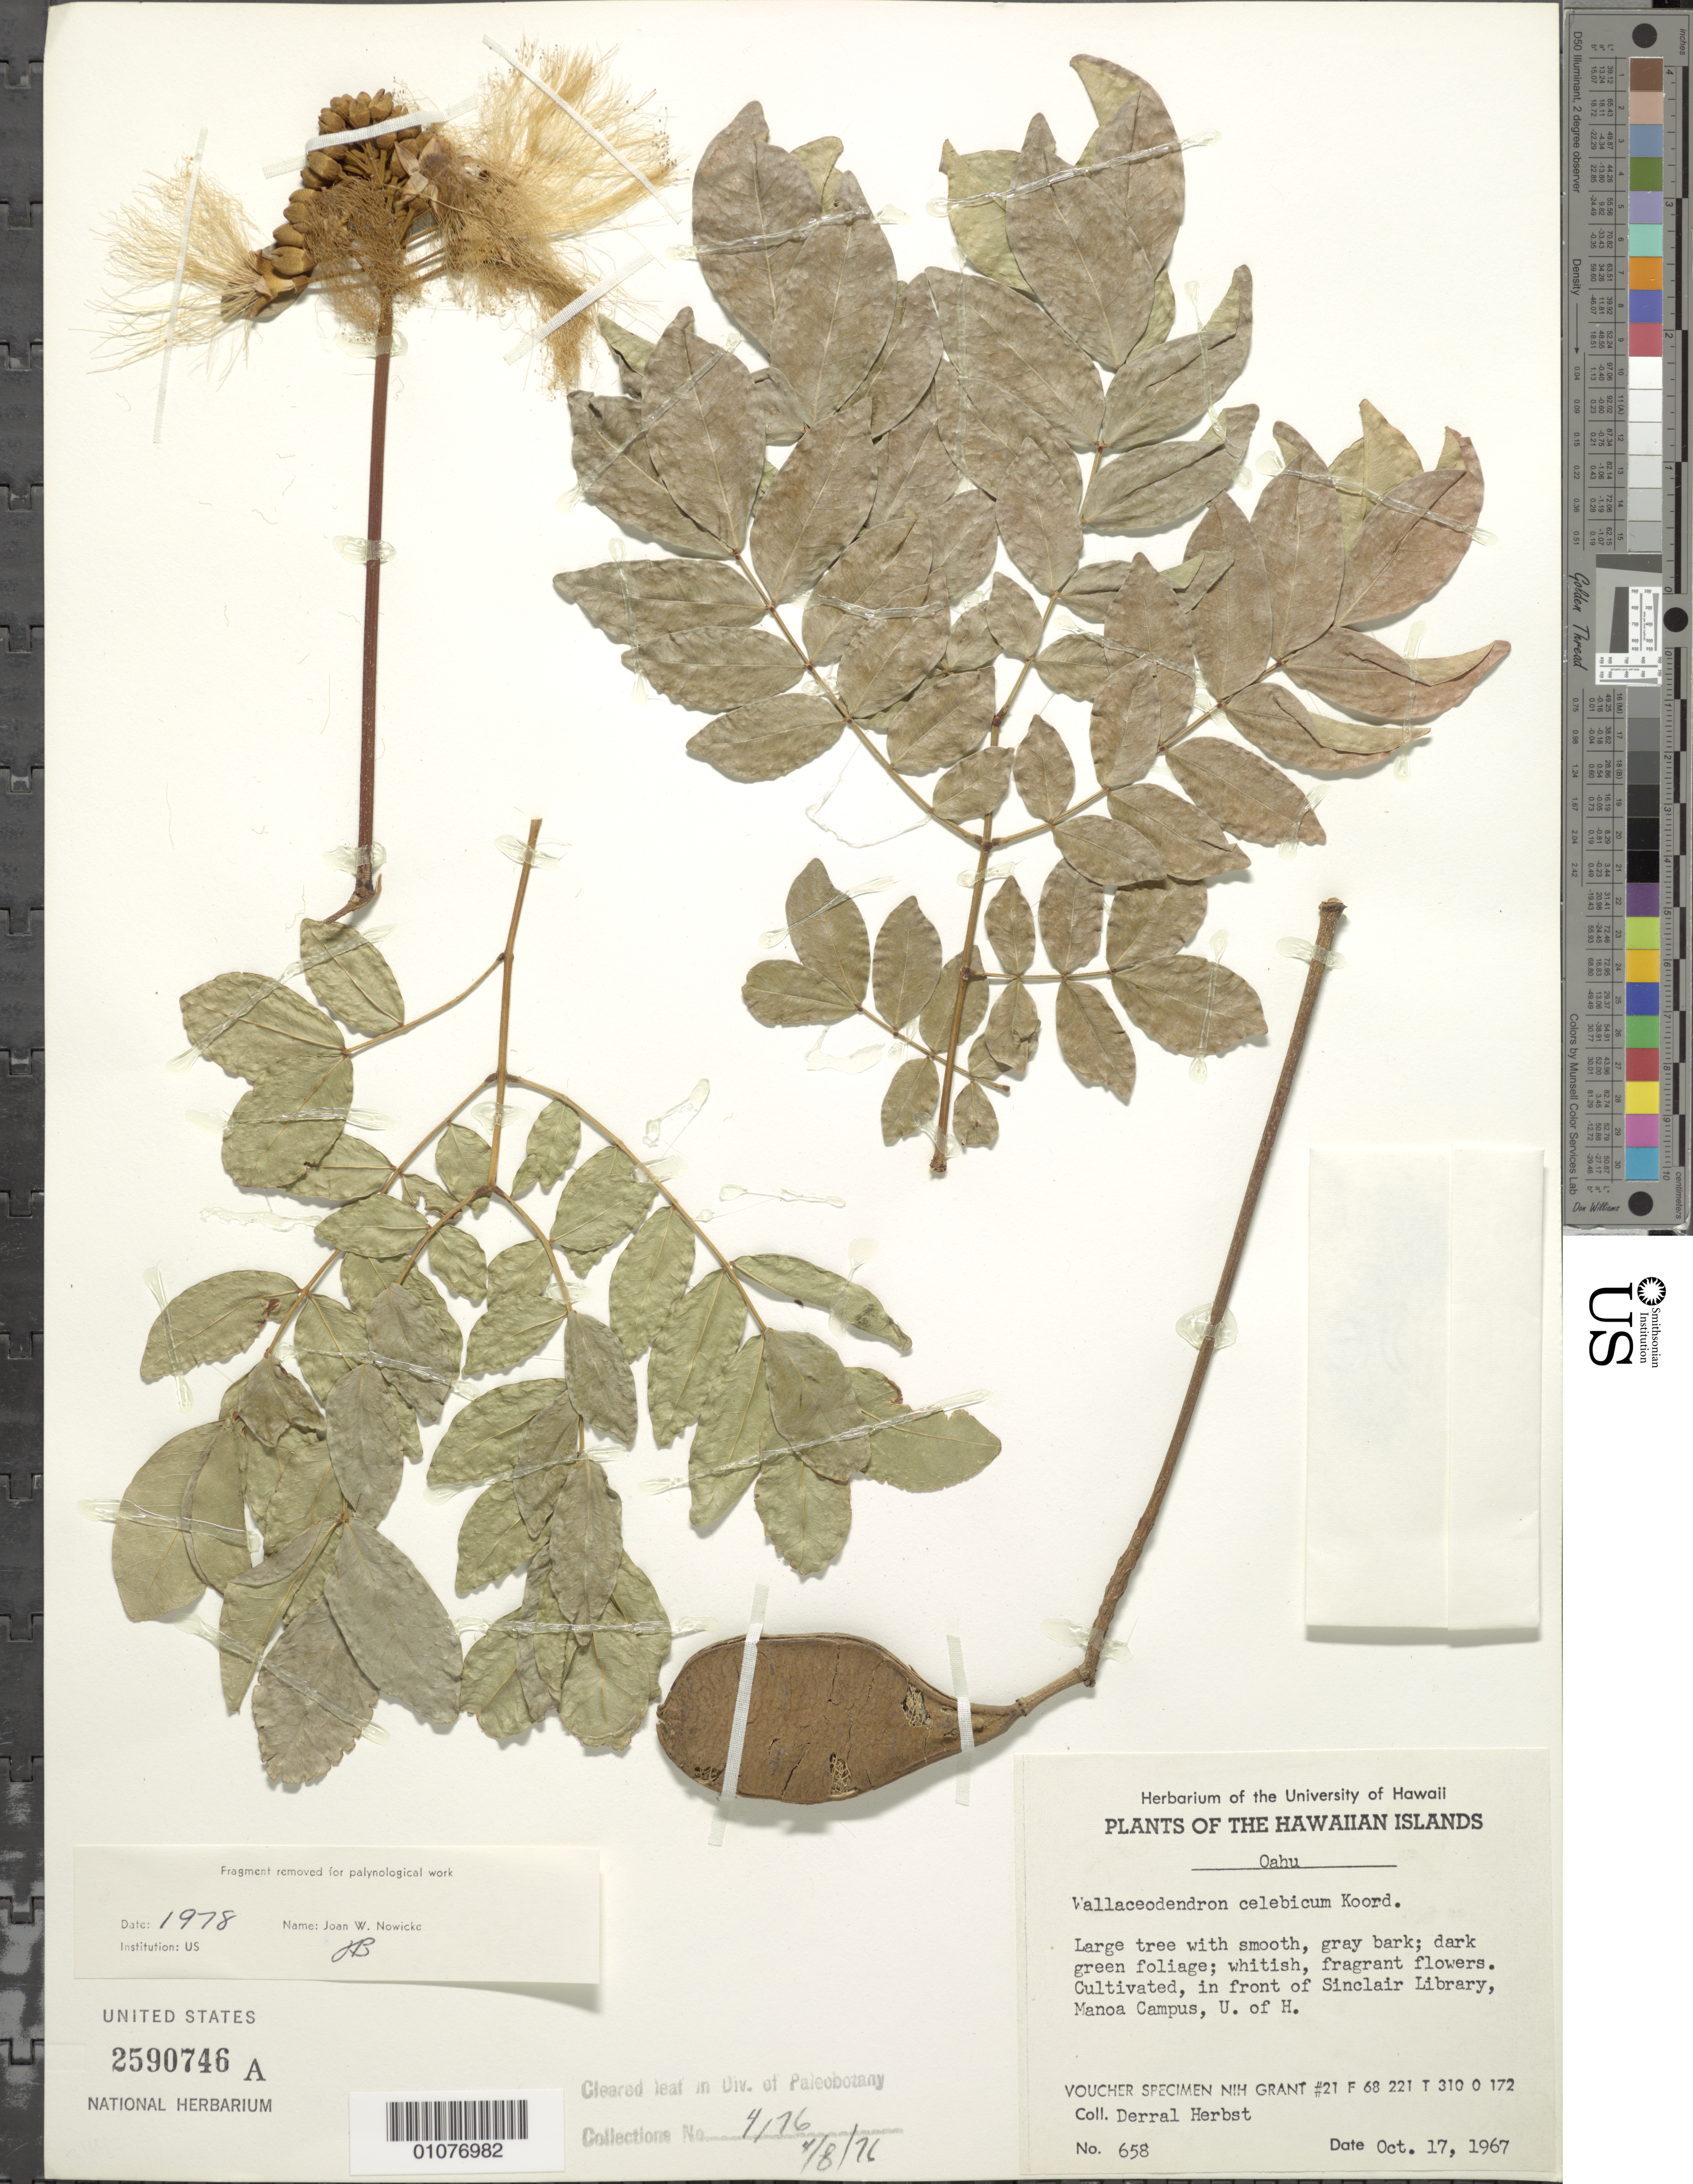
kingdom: Plantae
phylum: Tracheophyta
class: Magnoliopsida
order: Fabales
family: Fabaceae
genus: Wallaceodendron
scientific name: Wallaceodendron celebicum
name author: Koord.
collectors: D. R. Herbst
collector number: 658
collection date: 1967-10-17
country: United States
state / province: Hawaii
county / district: Honolulu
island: Oahu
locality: In front of Sinclair Library, Manoa Campus, University of Hawaii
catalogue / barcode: US 2590746A